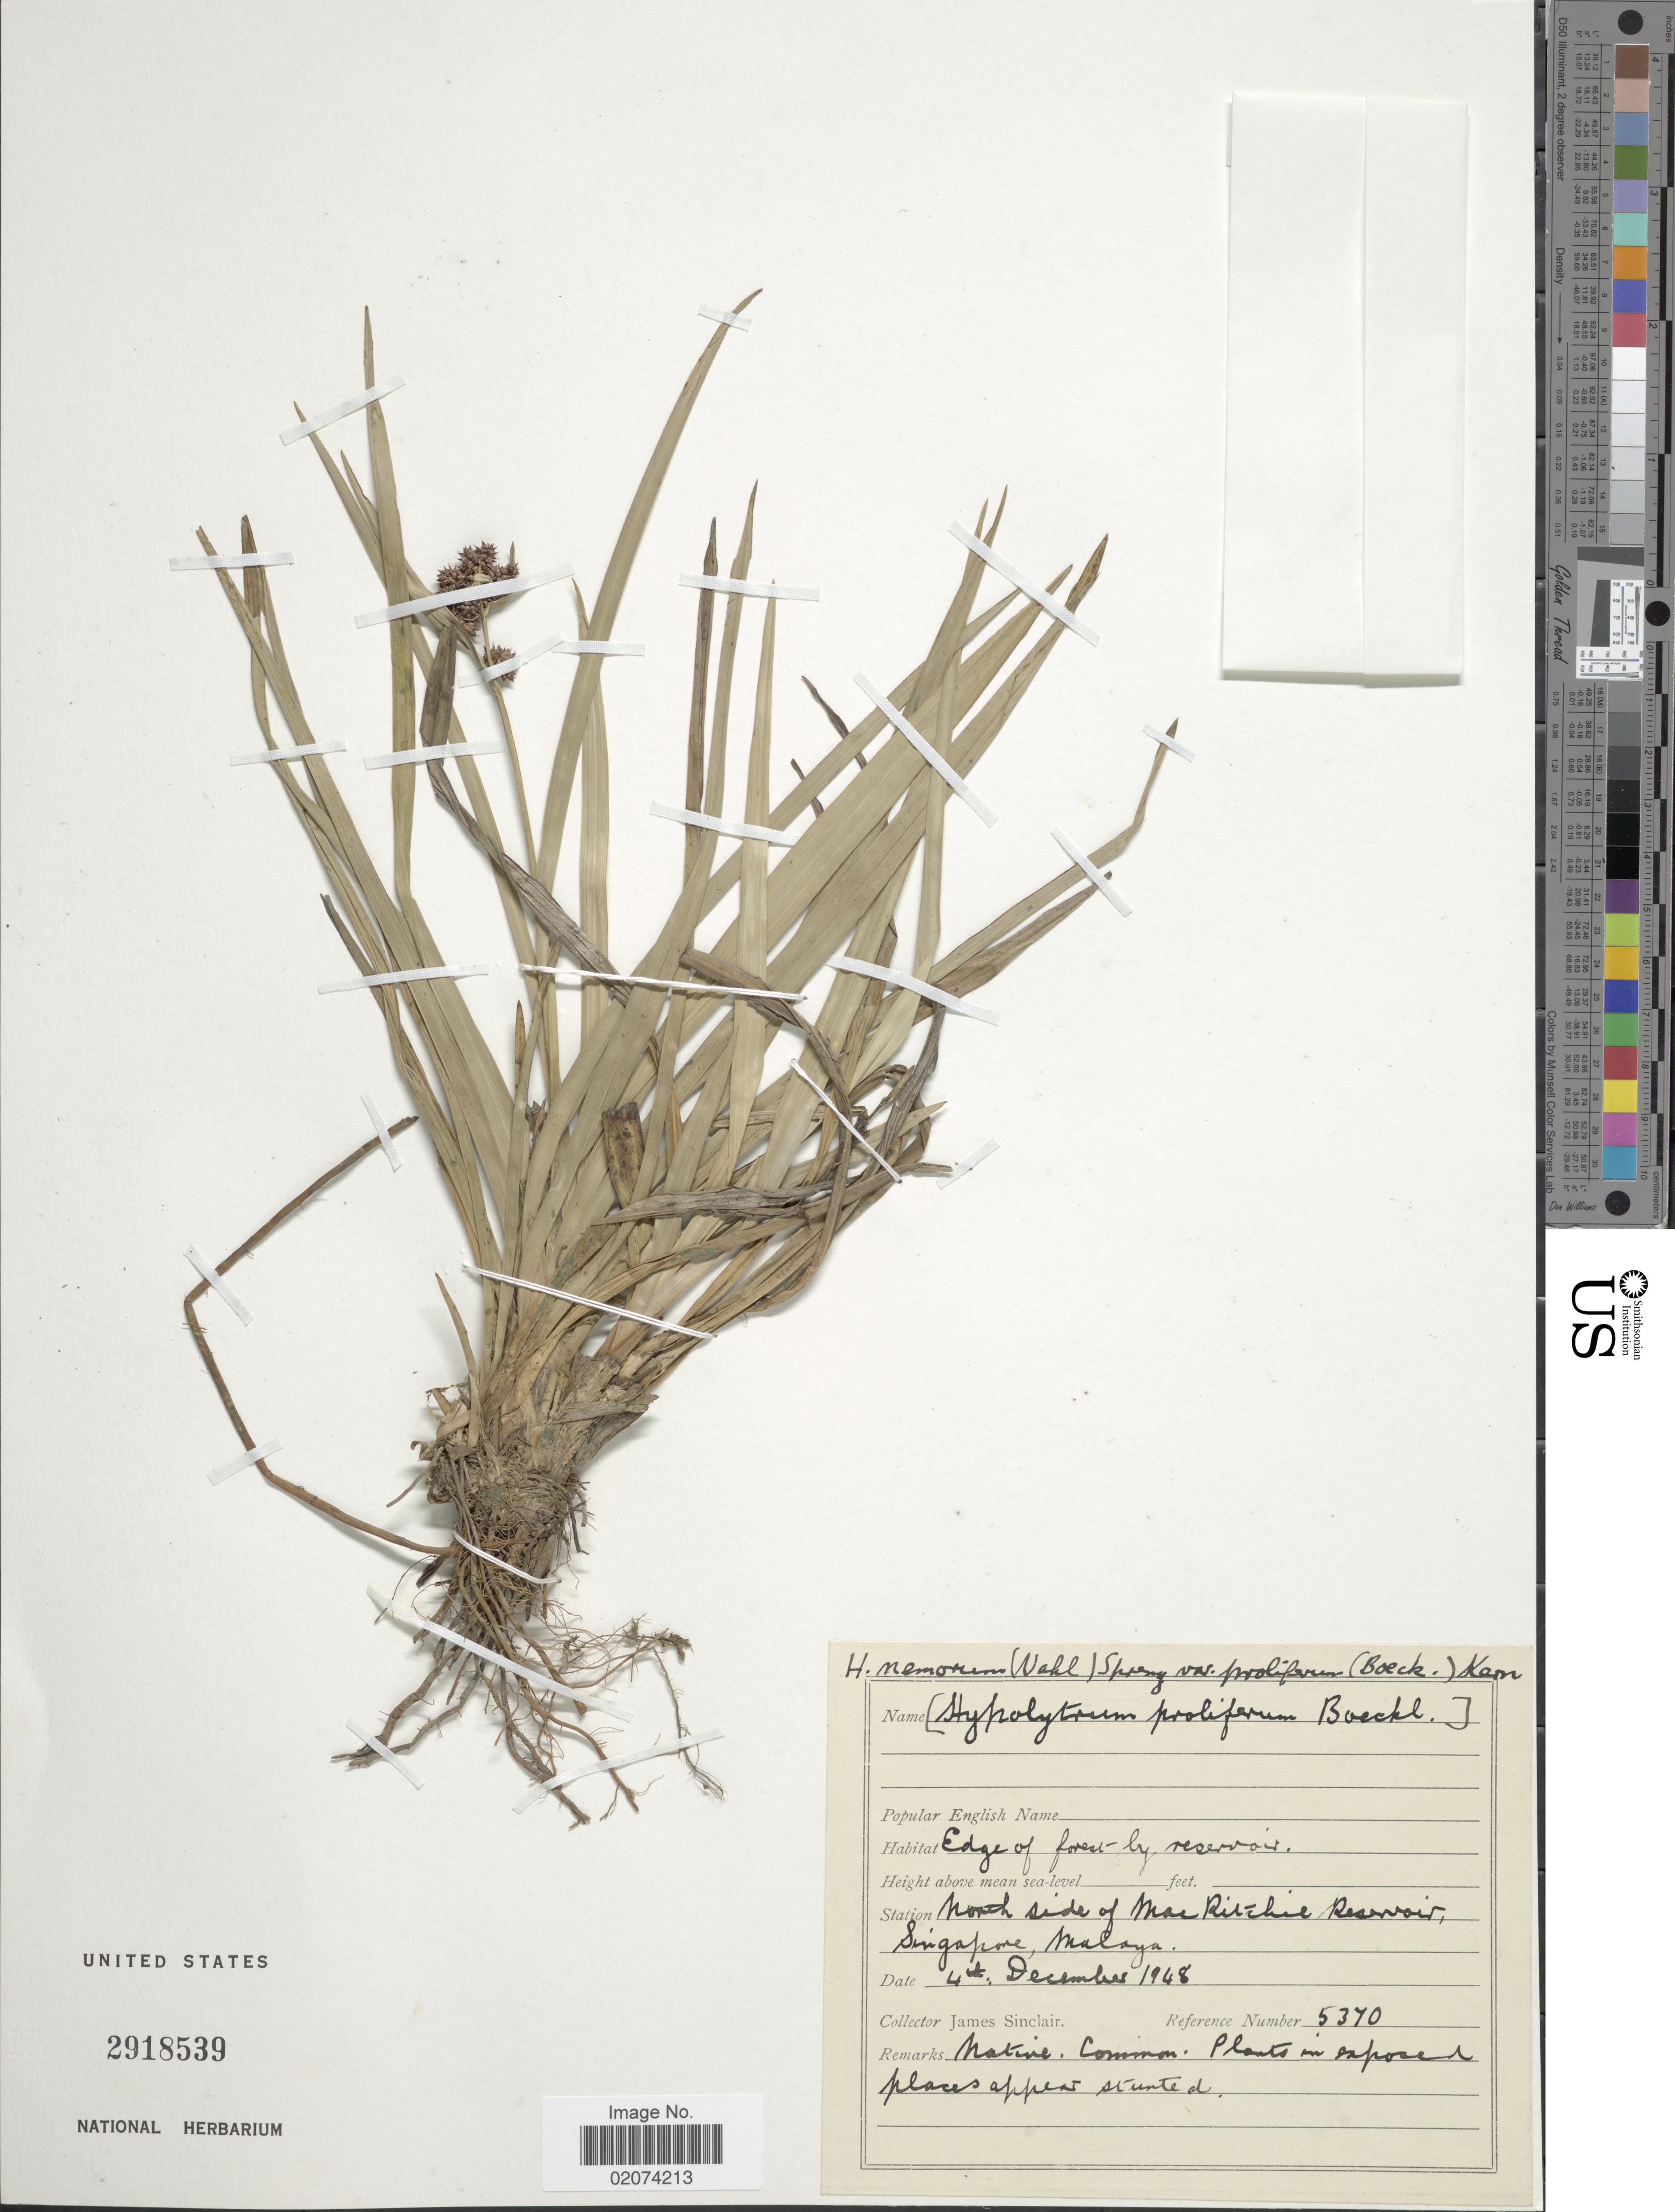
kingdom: Plantae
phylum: Tracheophyta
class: Liliopsida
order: Poales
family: Cyperaceae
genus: Hypolytrum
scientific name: Hypolytrum nemorum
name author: (Vahl) Spreng.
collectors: J. Sinclair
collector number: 5370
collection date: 1948-12-04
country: Singapore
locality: North side of MacRitchie Reservoir, Singapore, Malaya.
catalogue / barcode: US 2918539